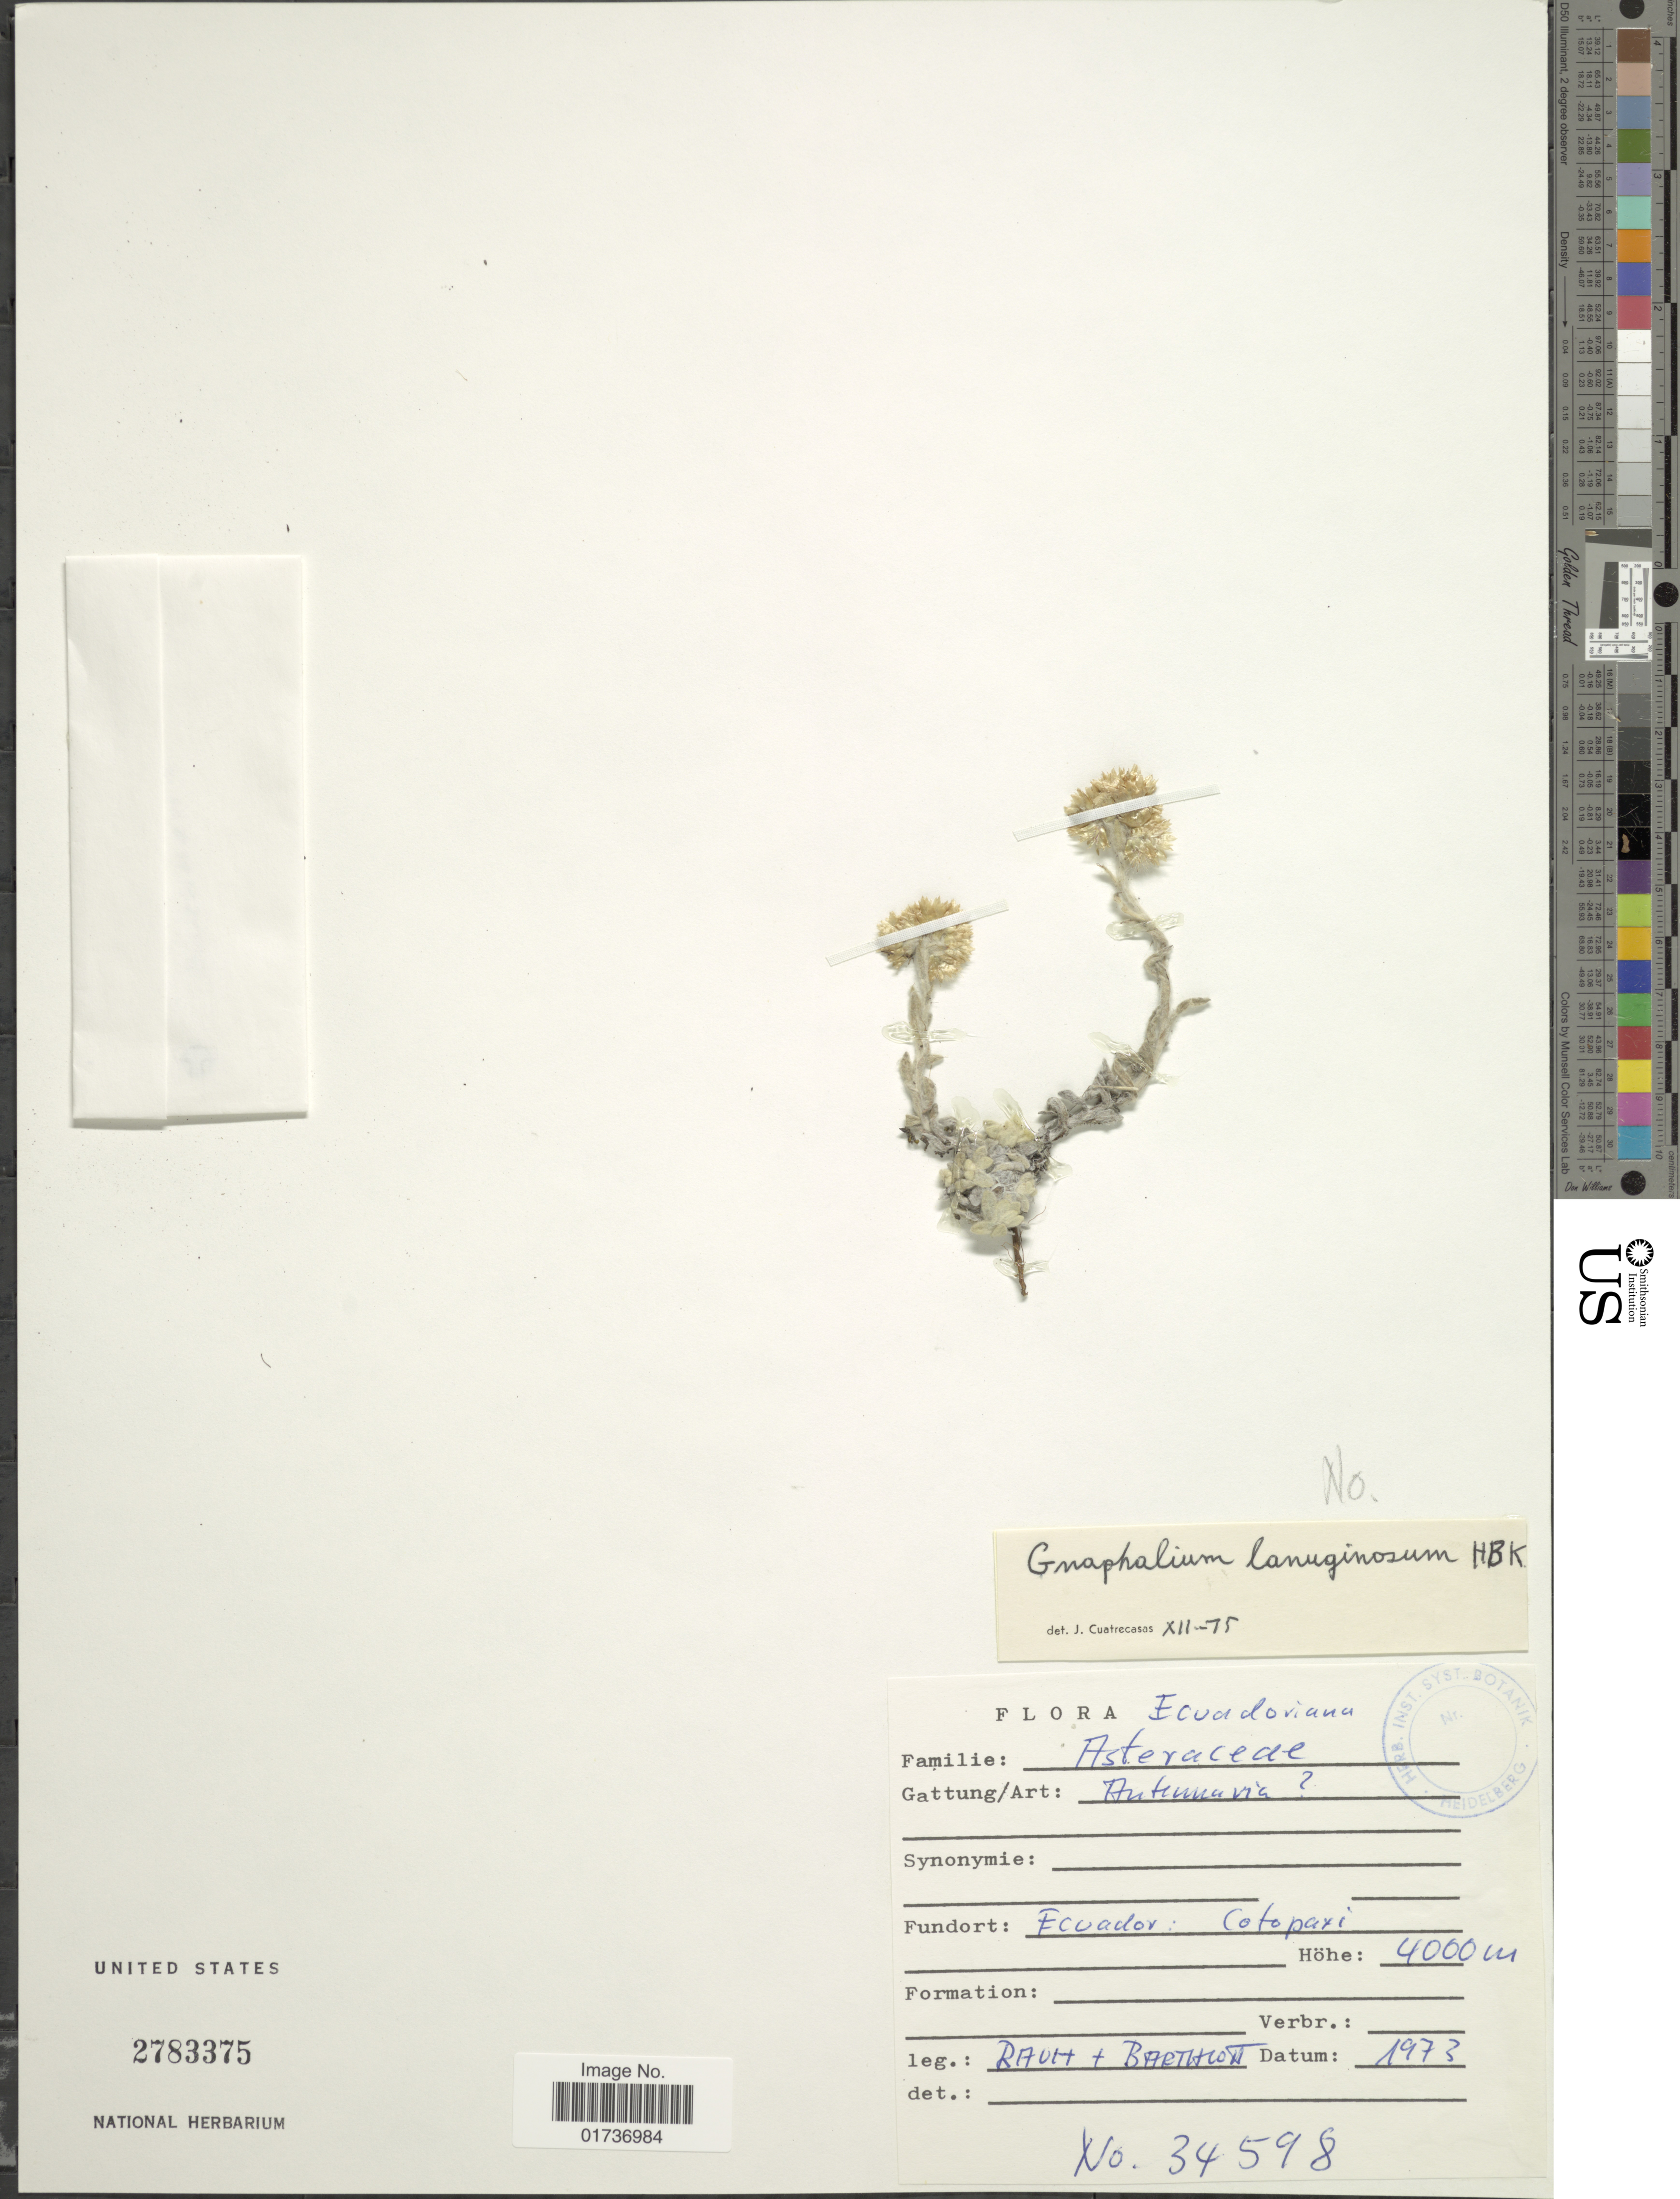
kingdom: Plantae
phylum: Tracheophyta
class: Magnoliopsida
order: Asterales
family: Asteraceae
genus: Gnaphalium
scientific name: Gnaphalium chimborazense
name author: Hieron. ex Sodiro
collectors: -. Rauh & R. Barthlott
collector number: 34598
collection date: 1973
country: Ecuador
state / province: Cotopaxi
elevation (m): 4000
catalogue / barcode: US 2783375